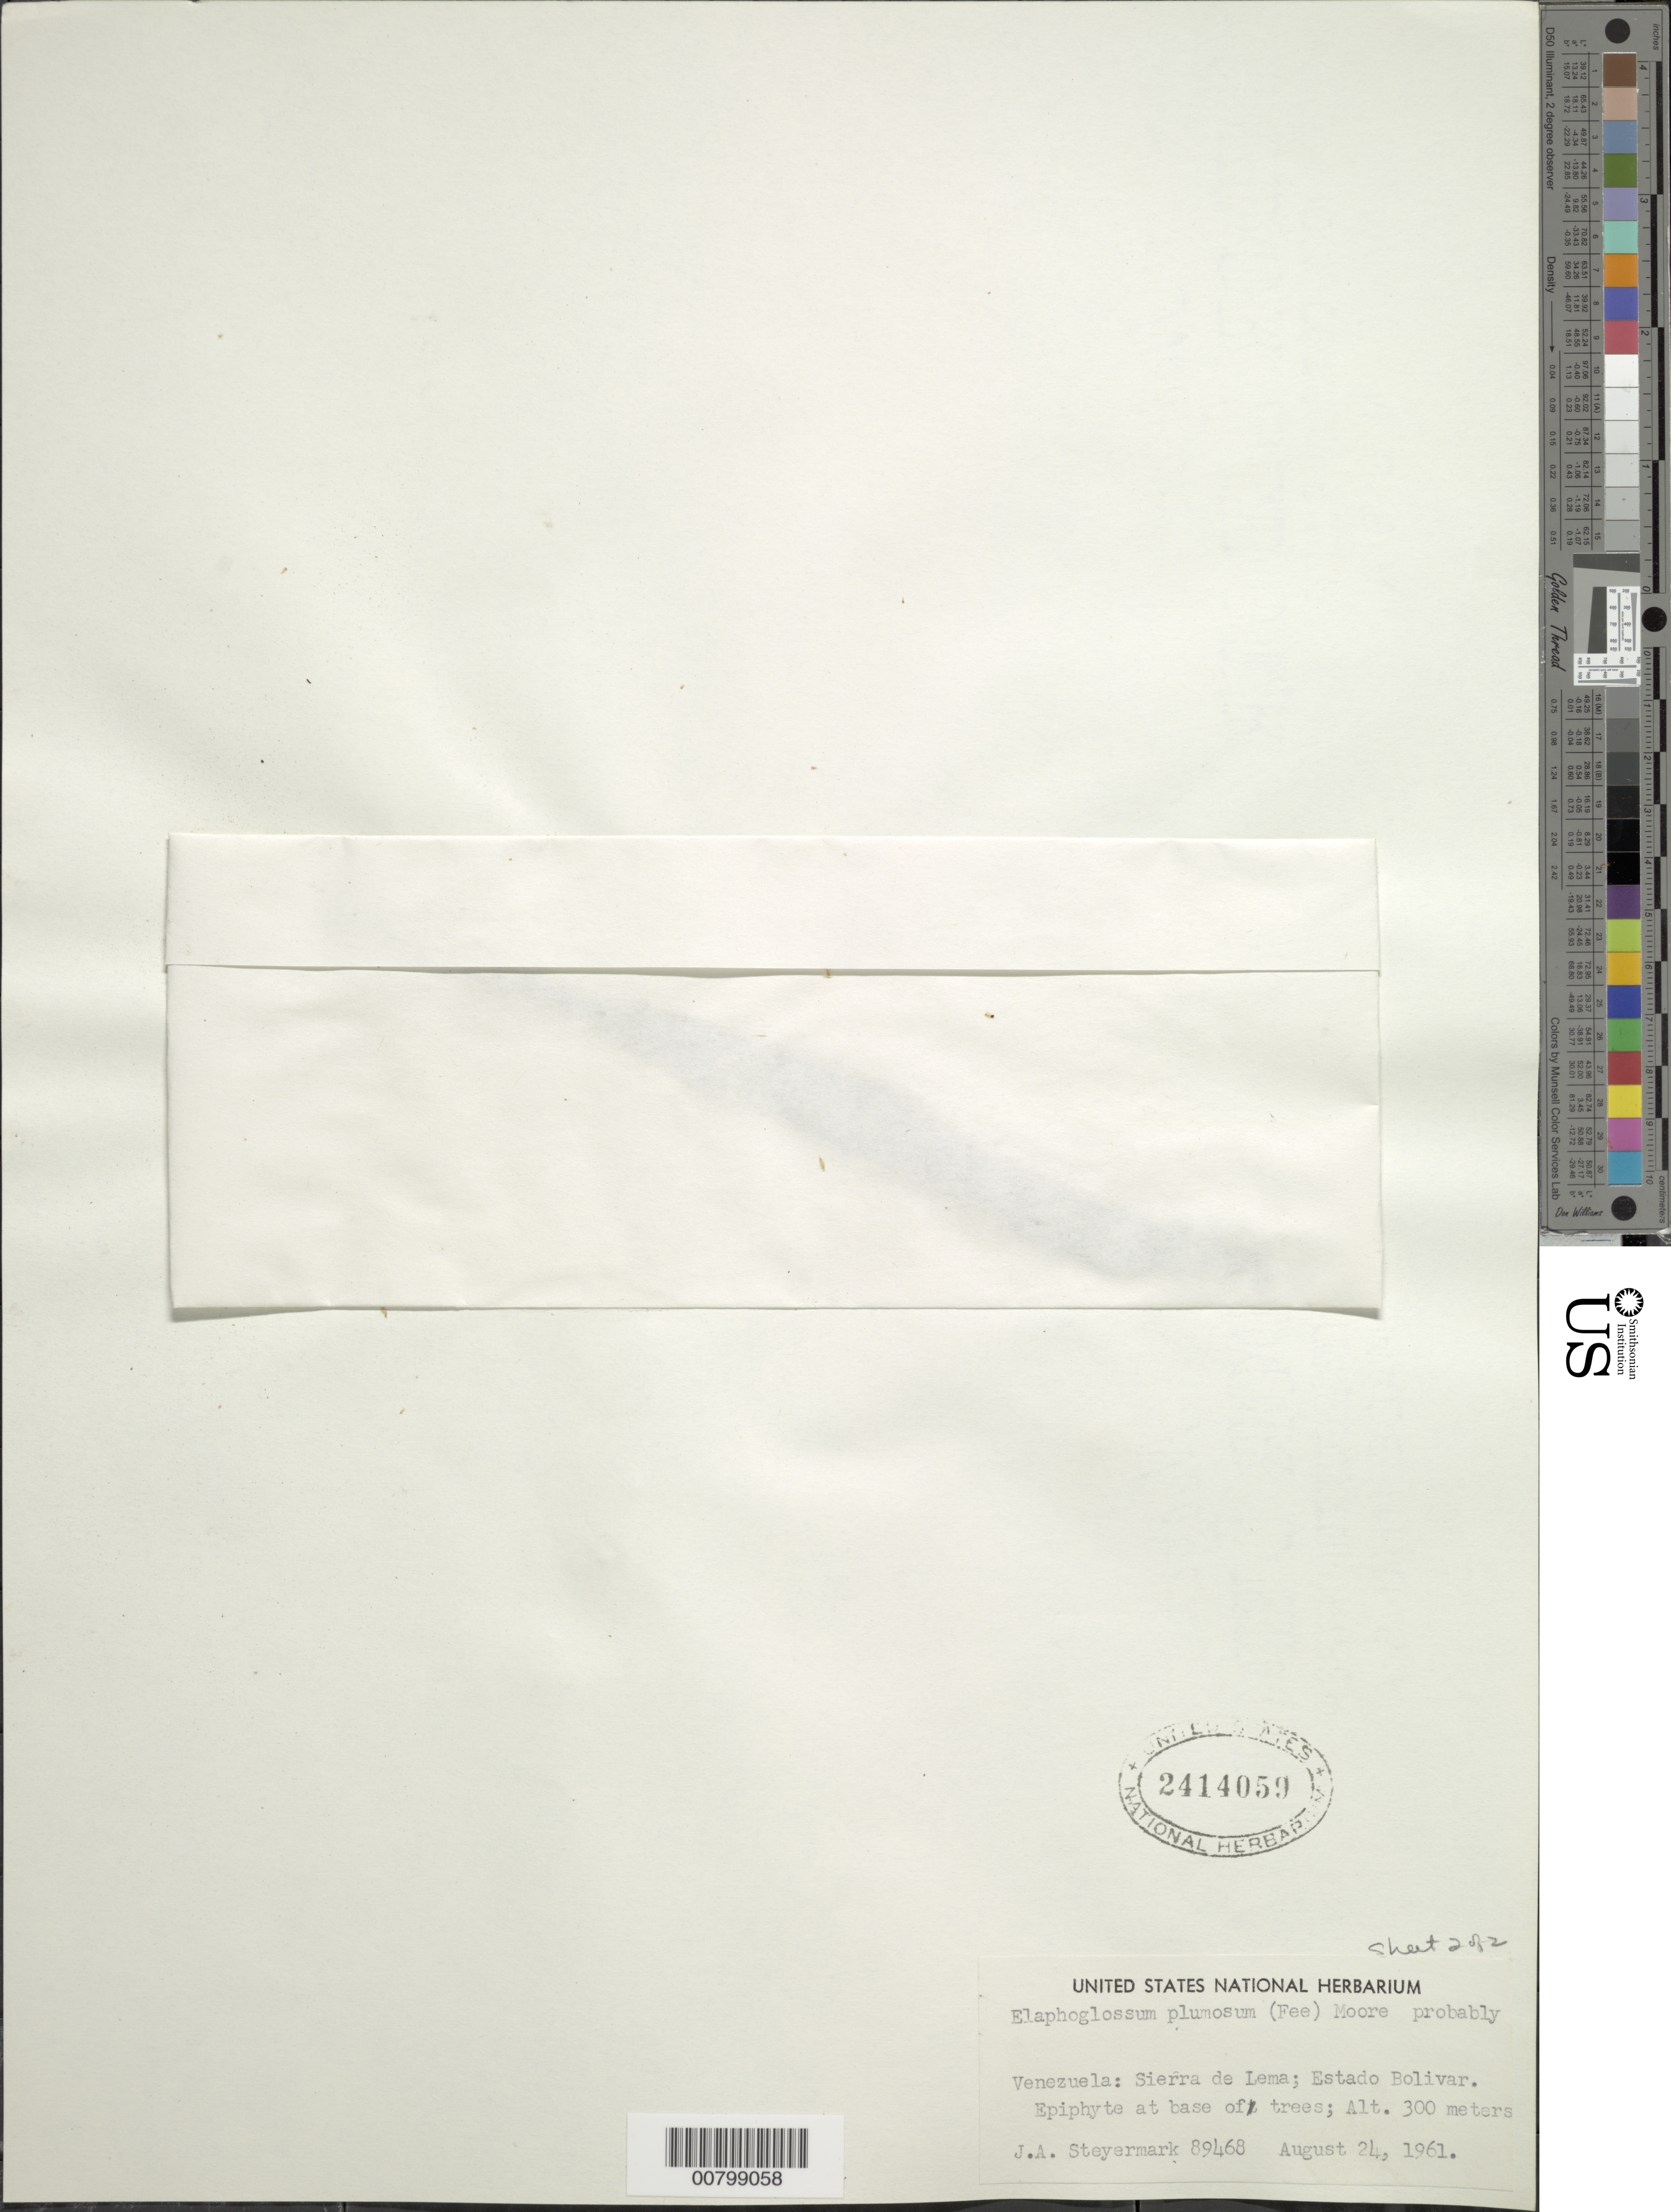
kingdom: Plantae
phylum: Tracheophyta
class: Polypodiopsida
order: Polypodiales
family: Dryopteridaceae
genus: Elaphoglossum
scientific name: Elaphoglossum plumosum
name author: (Fée) T. Moore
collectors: J. Steyermark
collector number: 89468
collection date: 1961-08-21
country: Venezuela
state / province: Bolivar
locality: Sierra de Lema; Estado Bolivar.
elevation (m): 300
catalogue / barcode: US 2414059